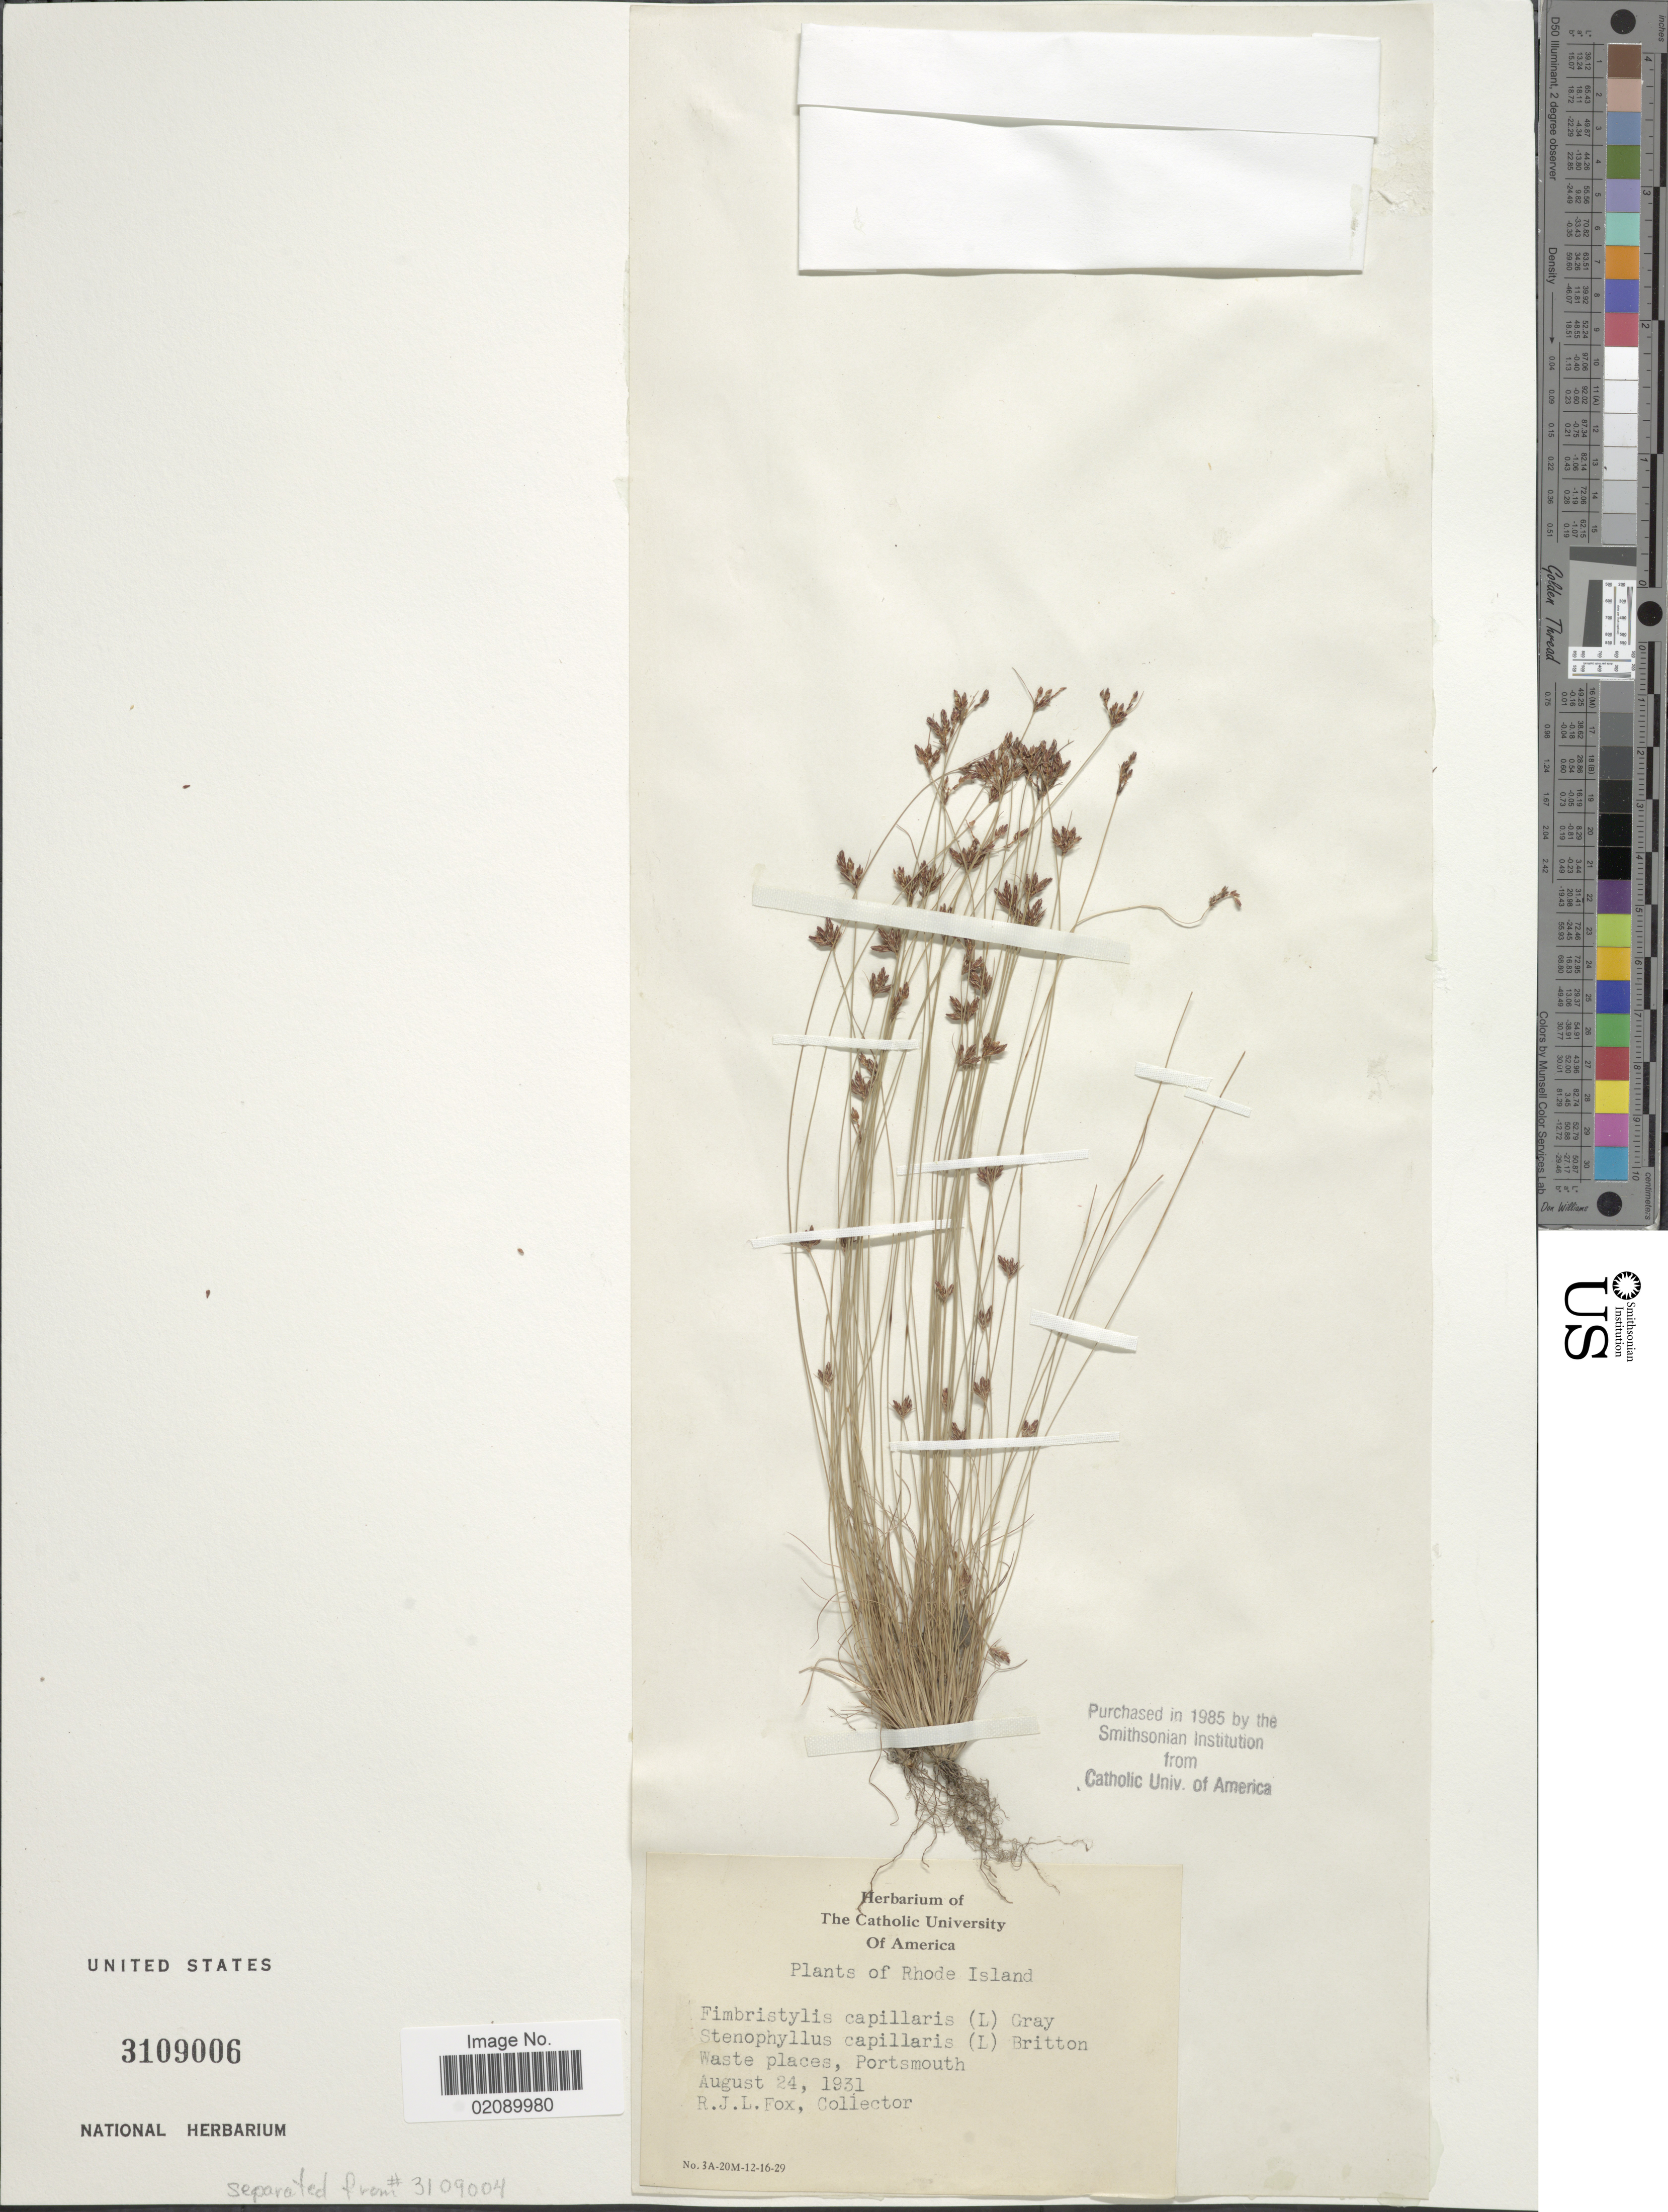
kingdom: Plantae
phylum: Tracheophyta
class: Liliopsida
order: Poales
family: Cyperaceae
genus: Bulbostylis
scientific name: Bulbostylis capillaris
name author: (L.) Kunth ex C.B. Clarke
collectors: R. Fox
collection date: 1931-08-24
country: United States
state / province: Rhode Island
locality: Waste places, Portsmouth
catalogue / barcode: US 3109006